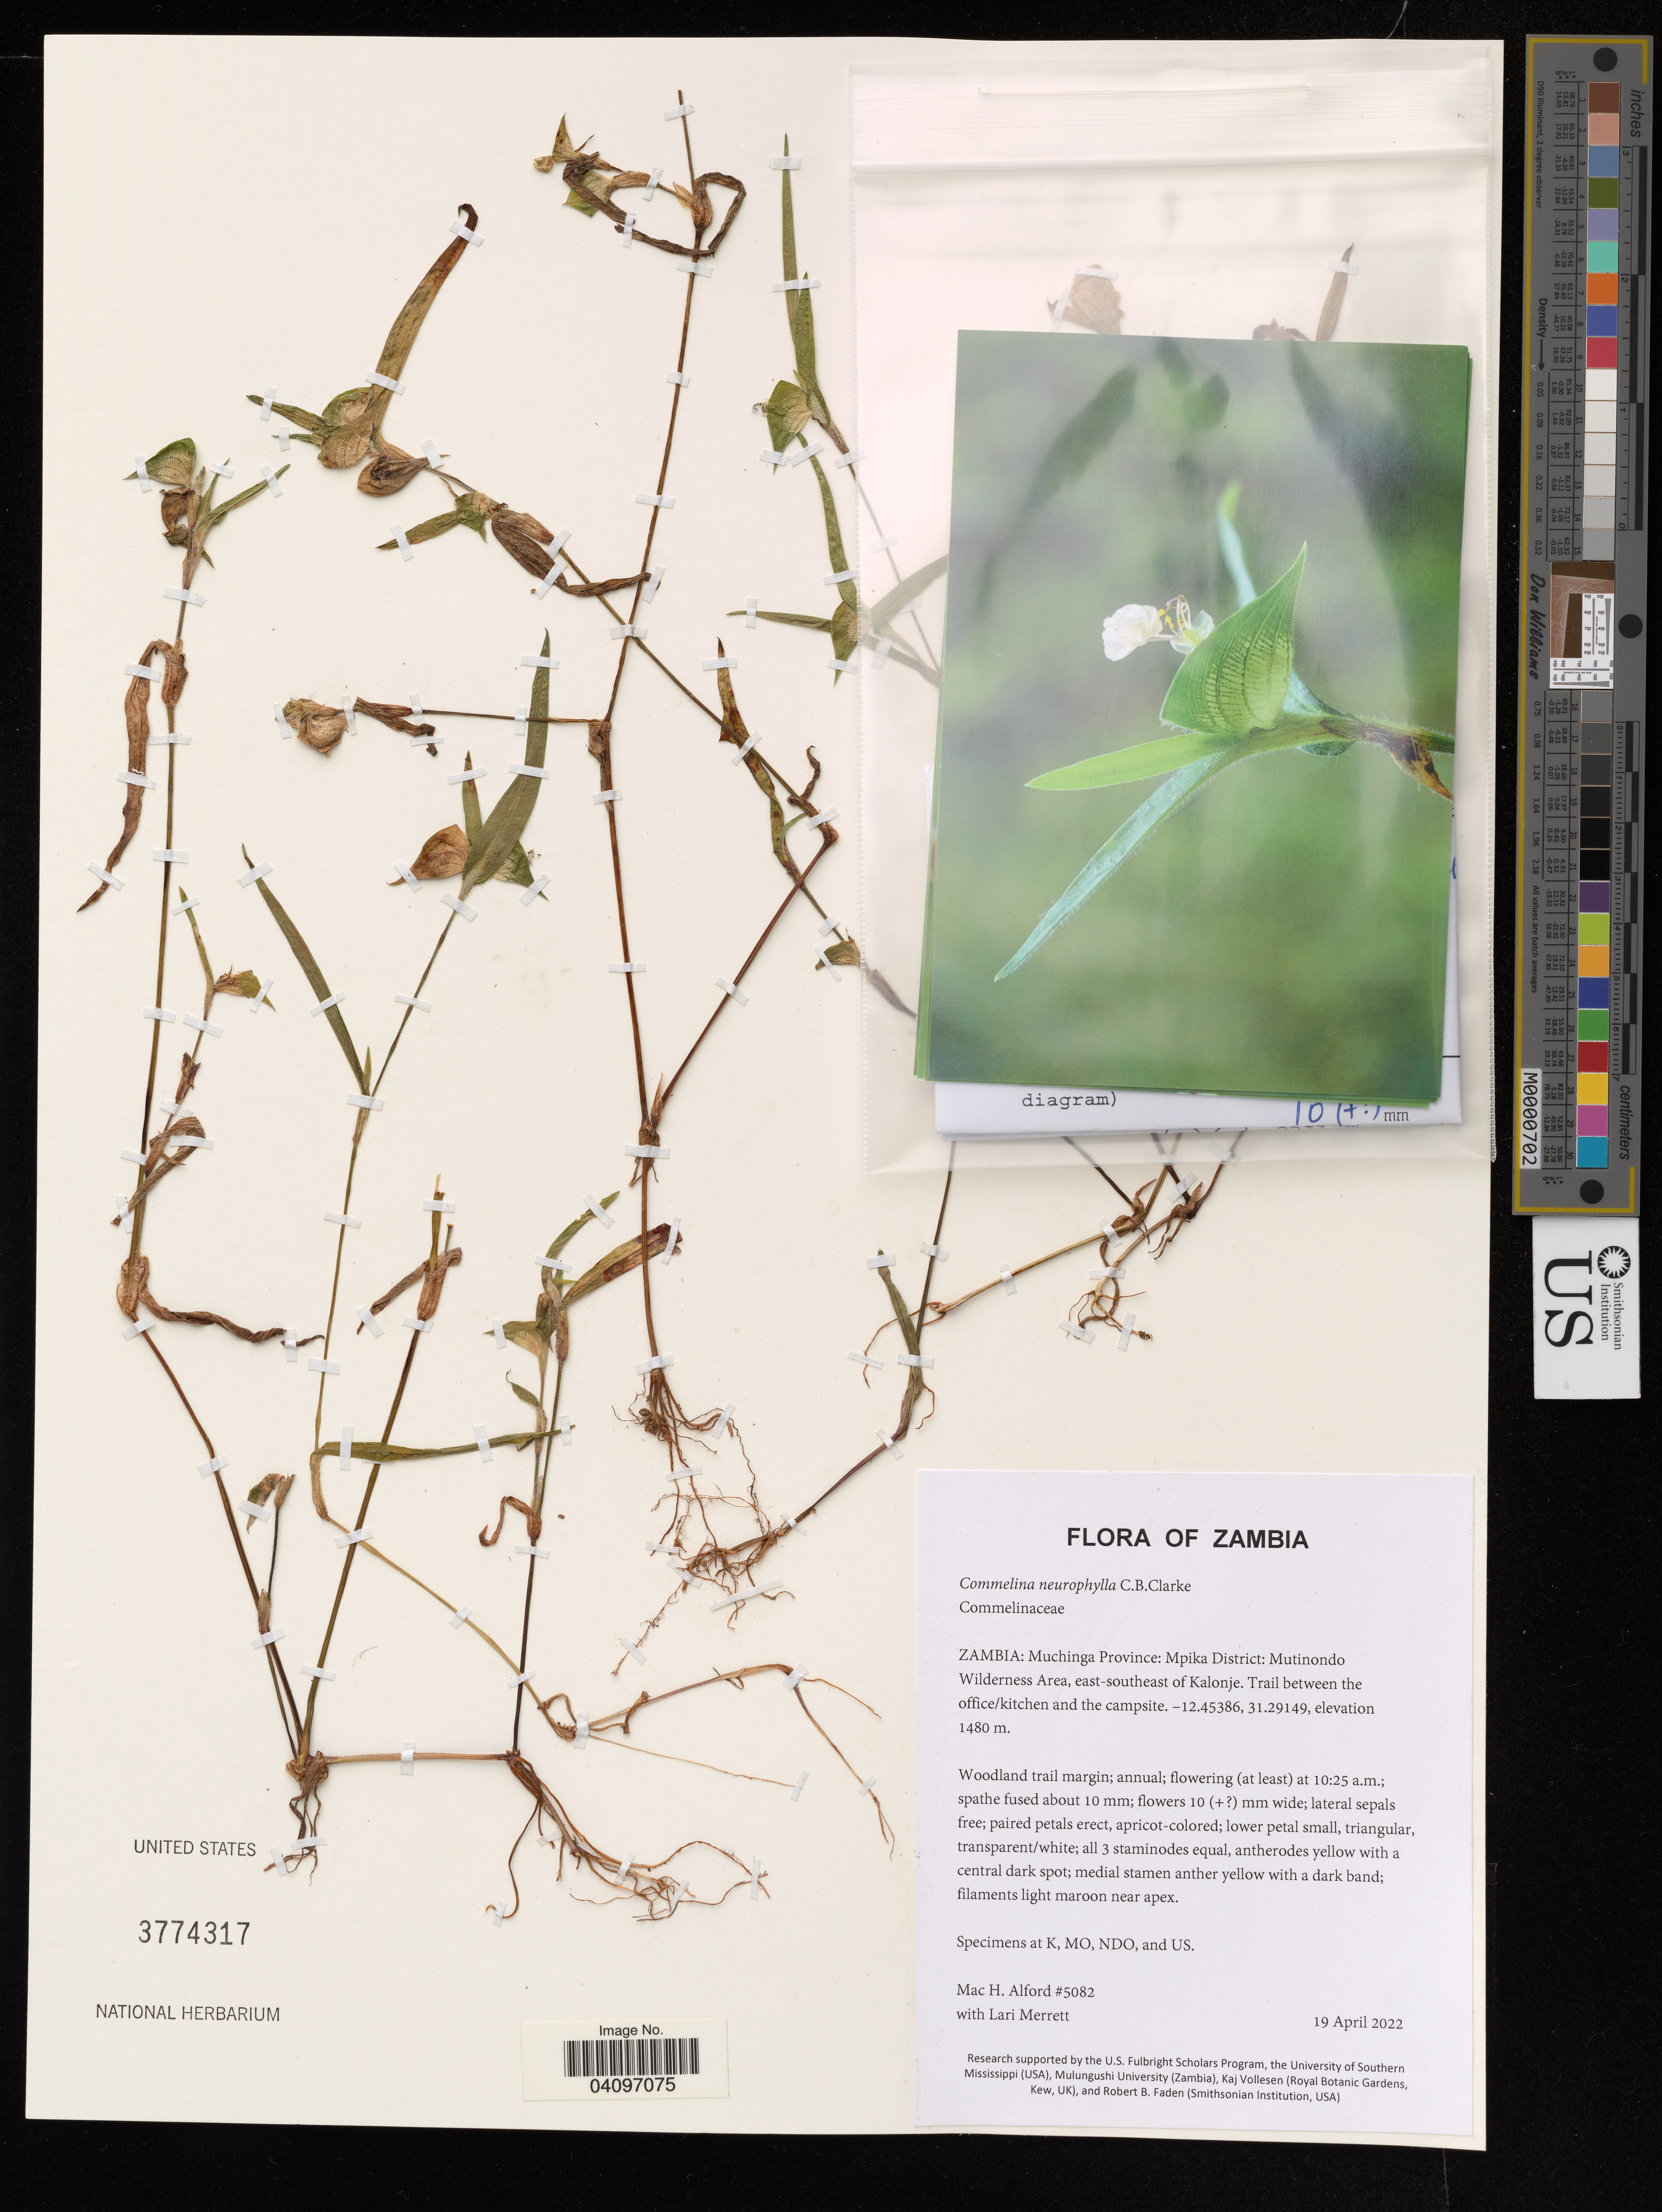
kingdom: Plantae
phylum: Tracheophyta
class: Liliopsida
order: Commelinales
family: Commelinaceae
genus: Commelina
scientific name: Commelina neurophylla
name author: C.B. Clarke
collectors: M. H. Alford & L. Merrett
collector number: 5082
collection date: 2022-04-19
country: Zambia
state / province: Muchinga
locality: Mpika District: Mutinondo Wilderness Area, east-southeast of Kalonje. Trail between the office/kitchen and the campsite.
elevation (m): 1480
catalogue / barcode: US 3774317